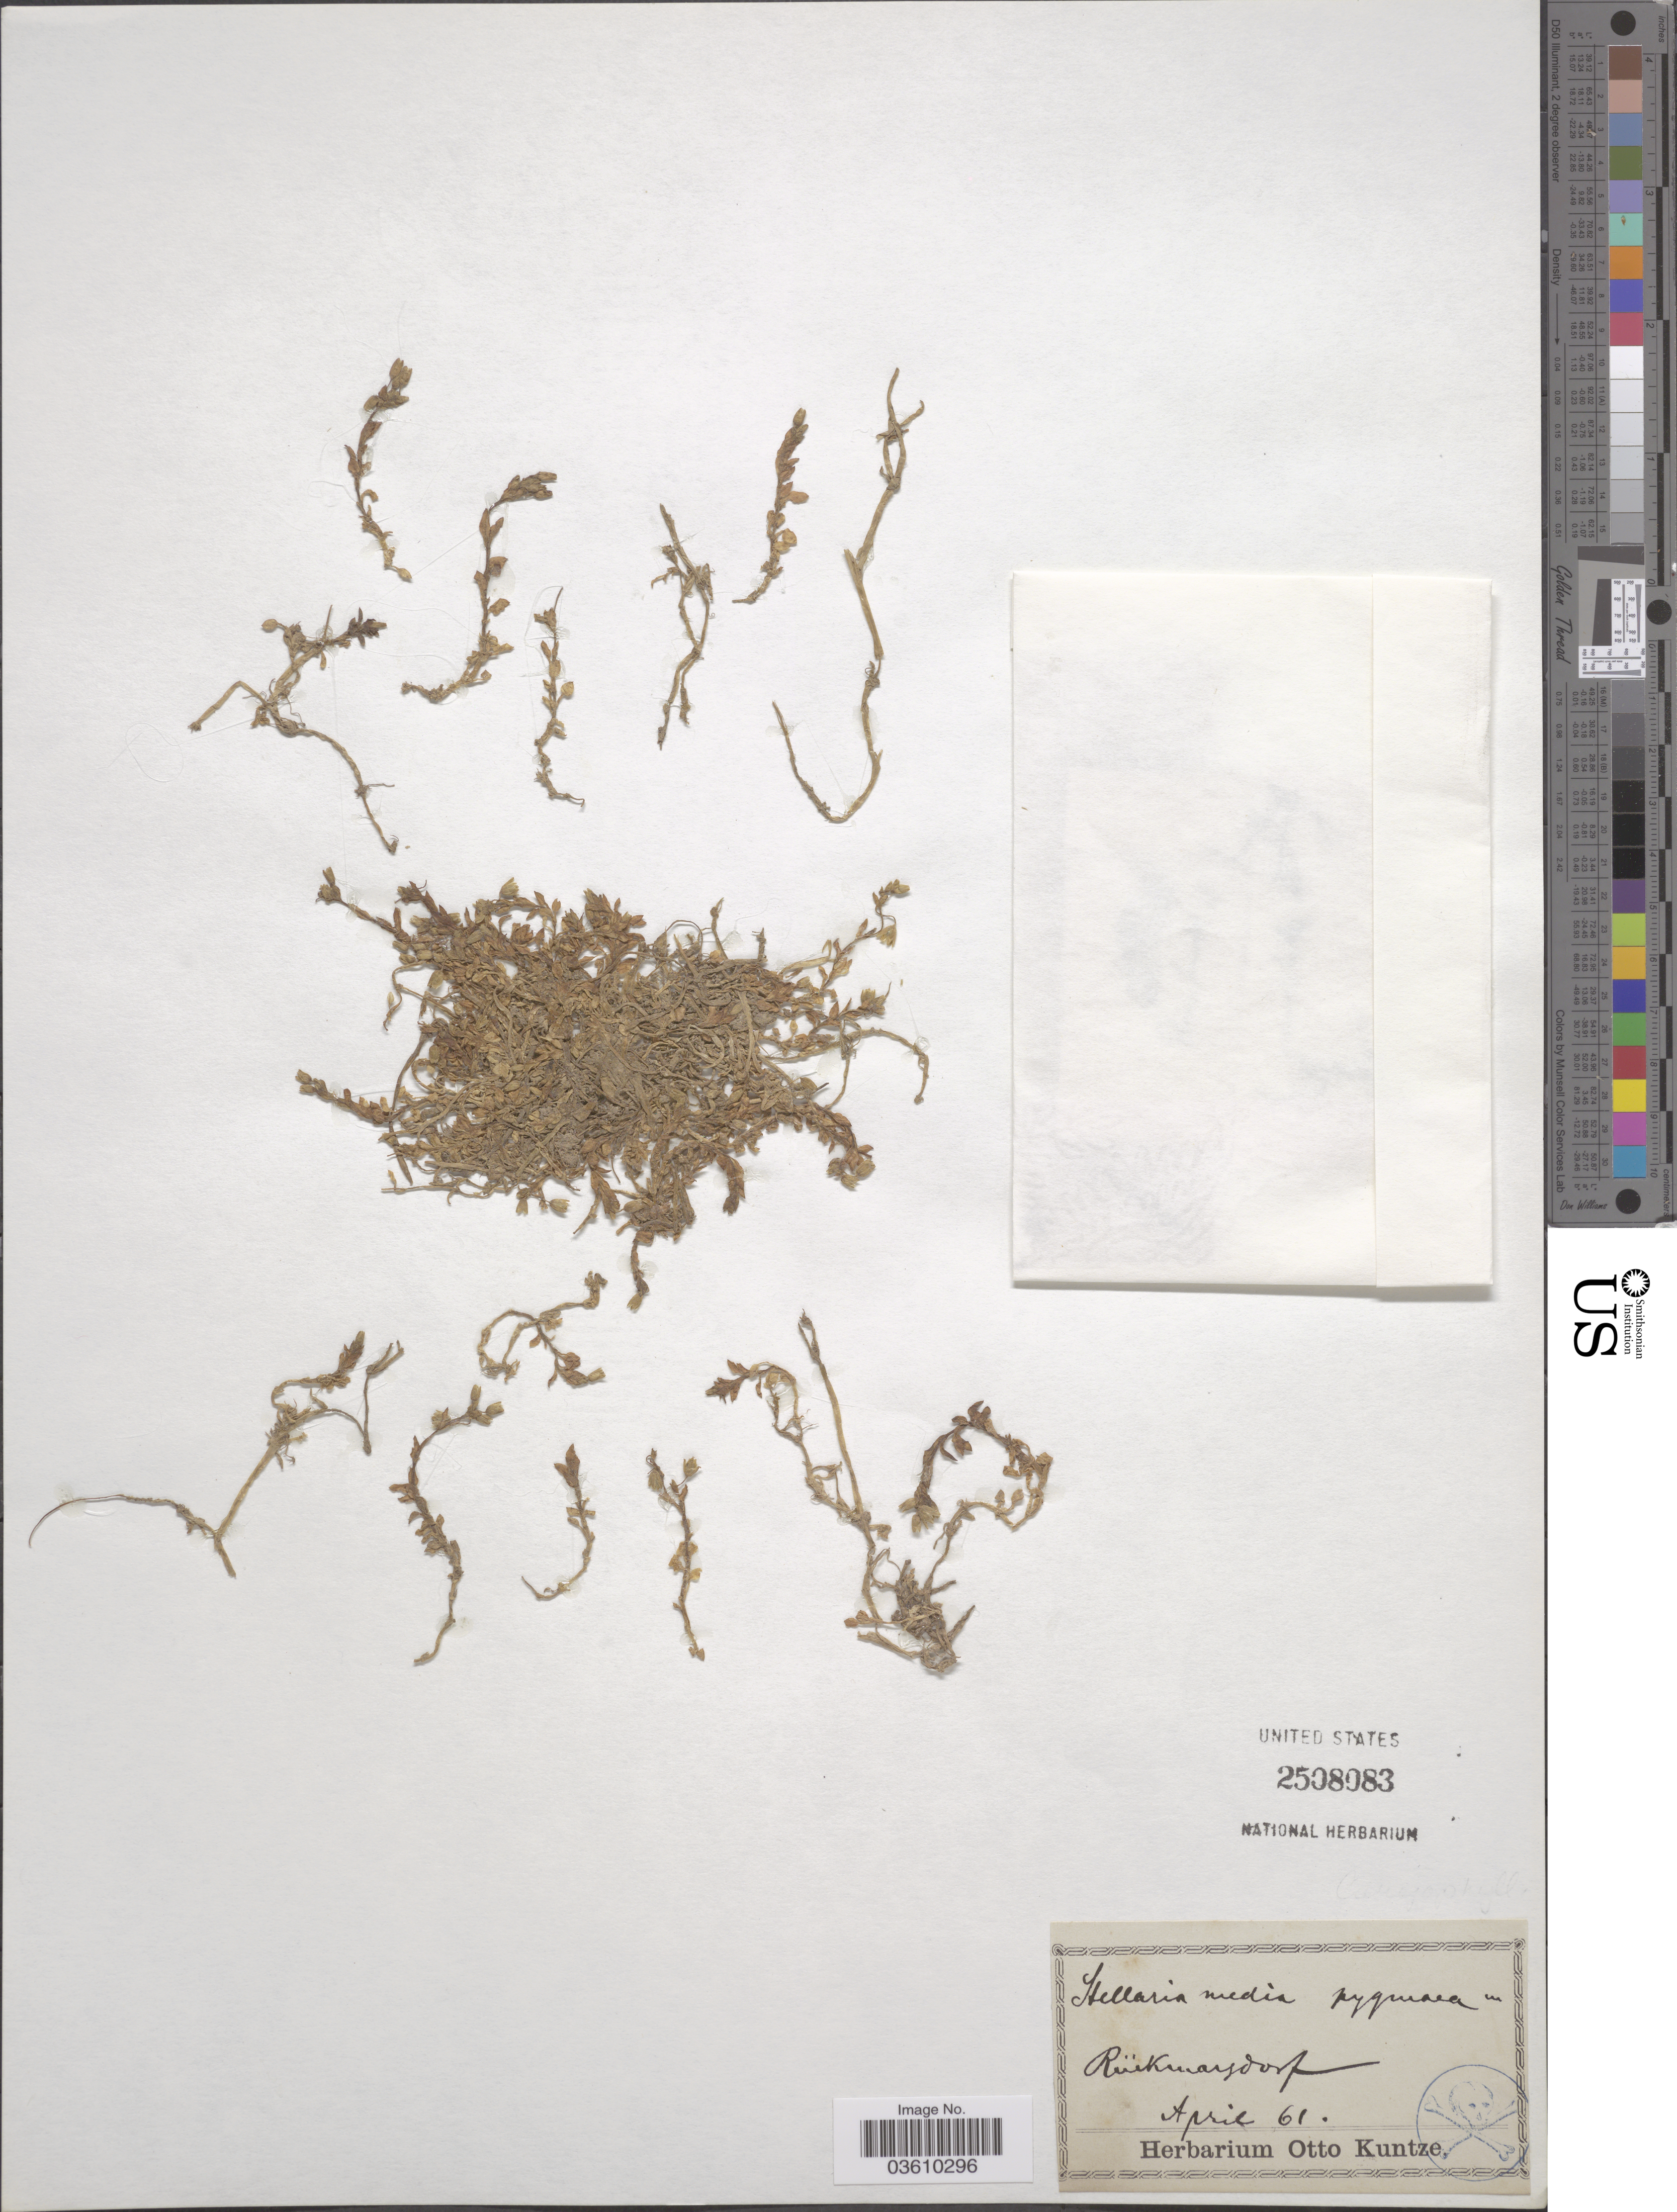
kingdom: Plantae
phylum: Tracheophyta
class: Magnoliopsida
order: Caryophyllales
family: Caryophyllaceae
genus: Stellaria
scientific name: Stellaria media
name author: (L.) Vill.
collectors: ex herb. Otto Kuntze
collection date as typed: Transcribed d/m/y: /4/61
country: Germany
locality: Rücksmarsdorf.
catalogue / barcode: US 2508083